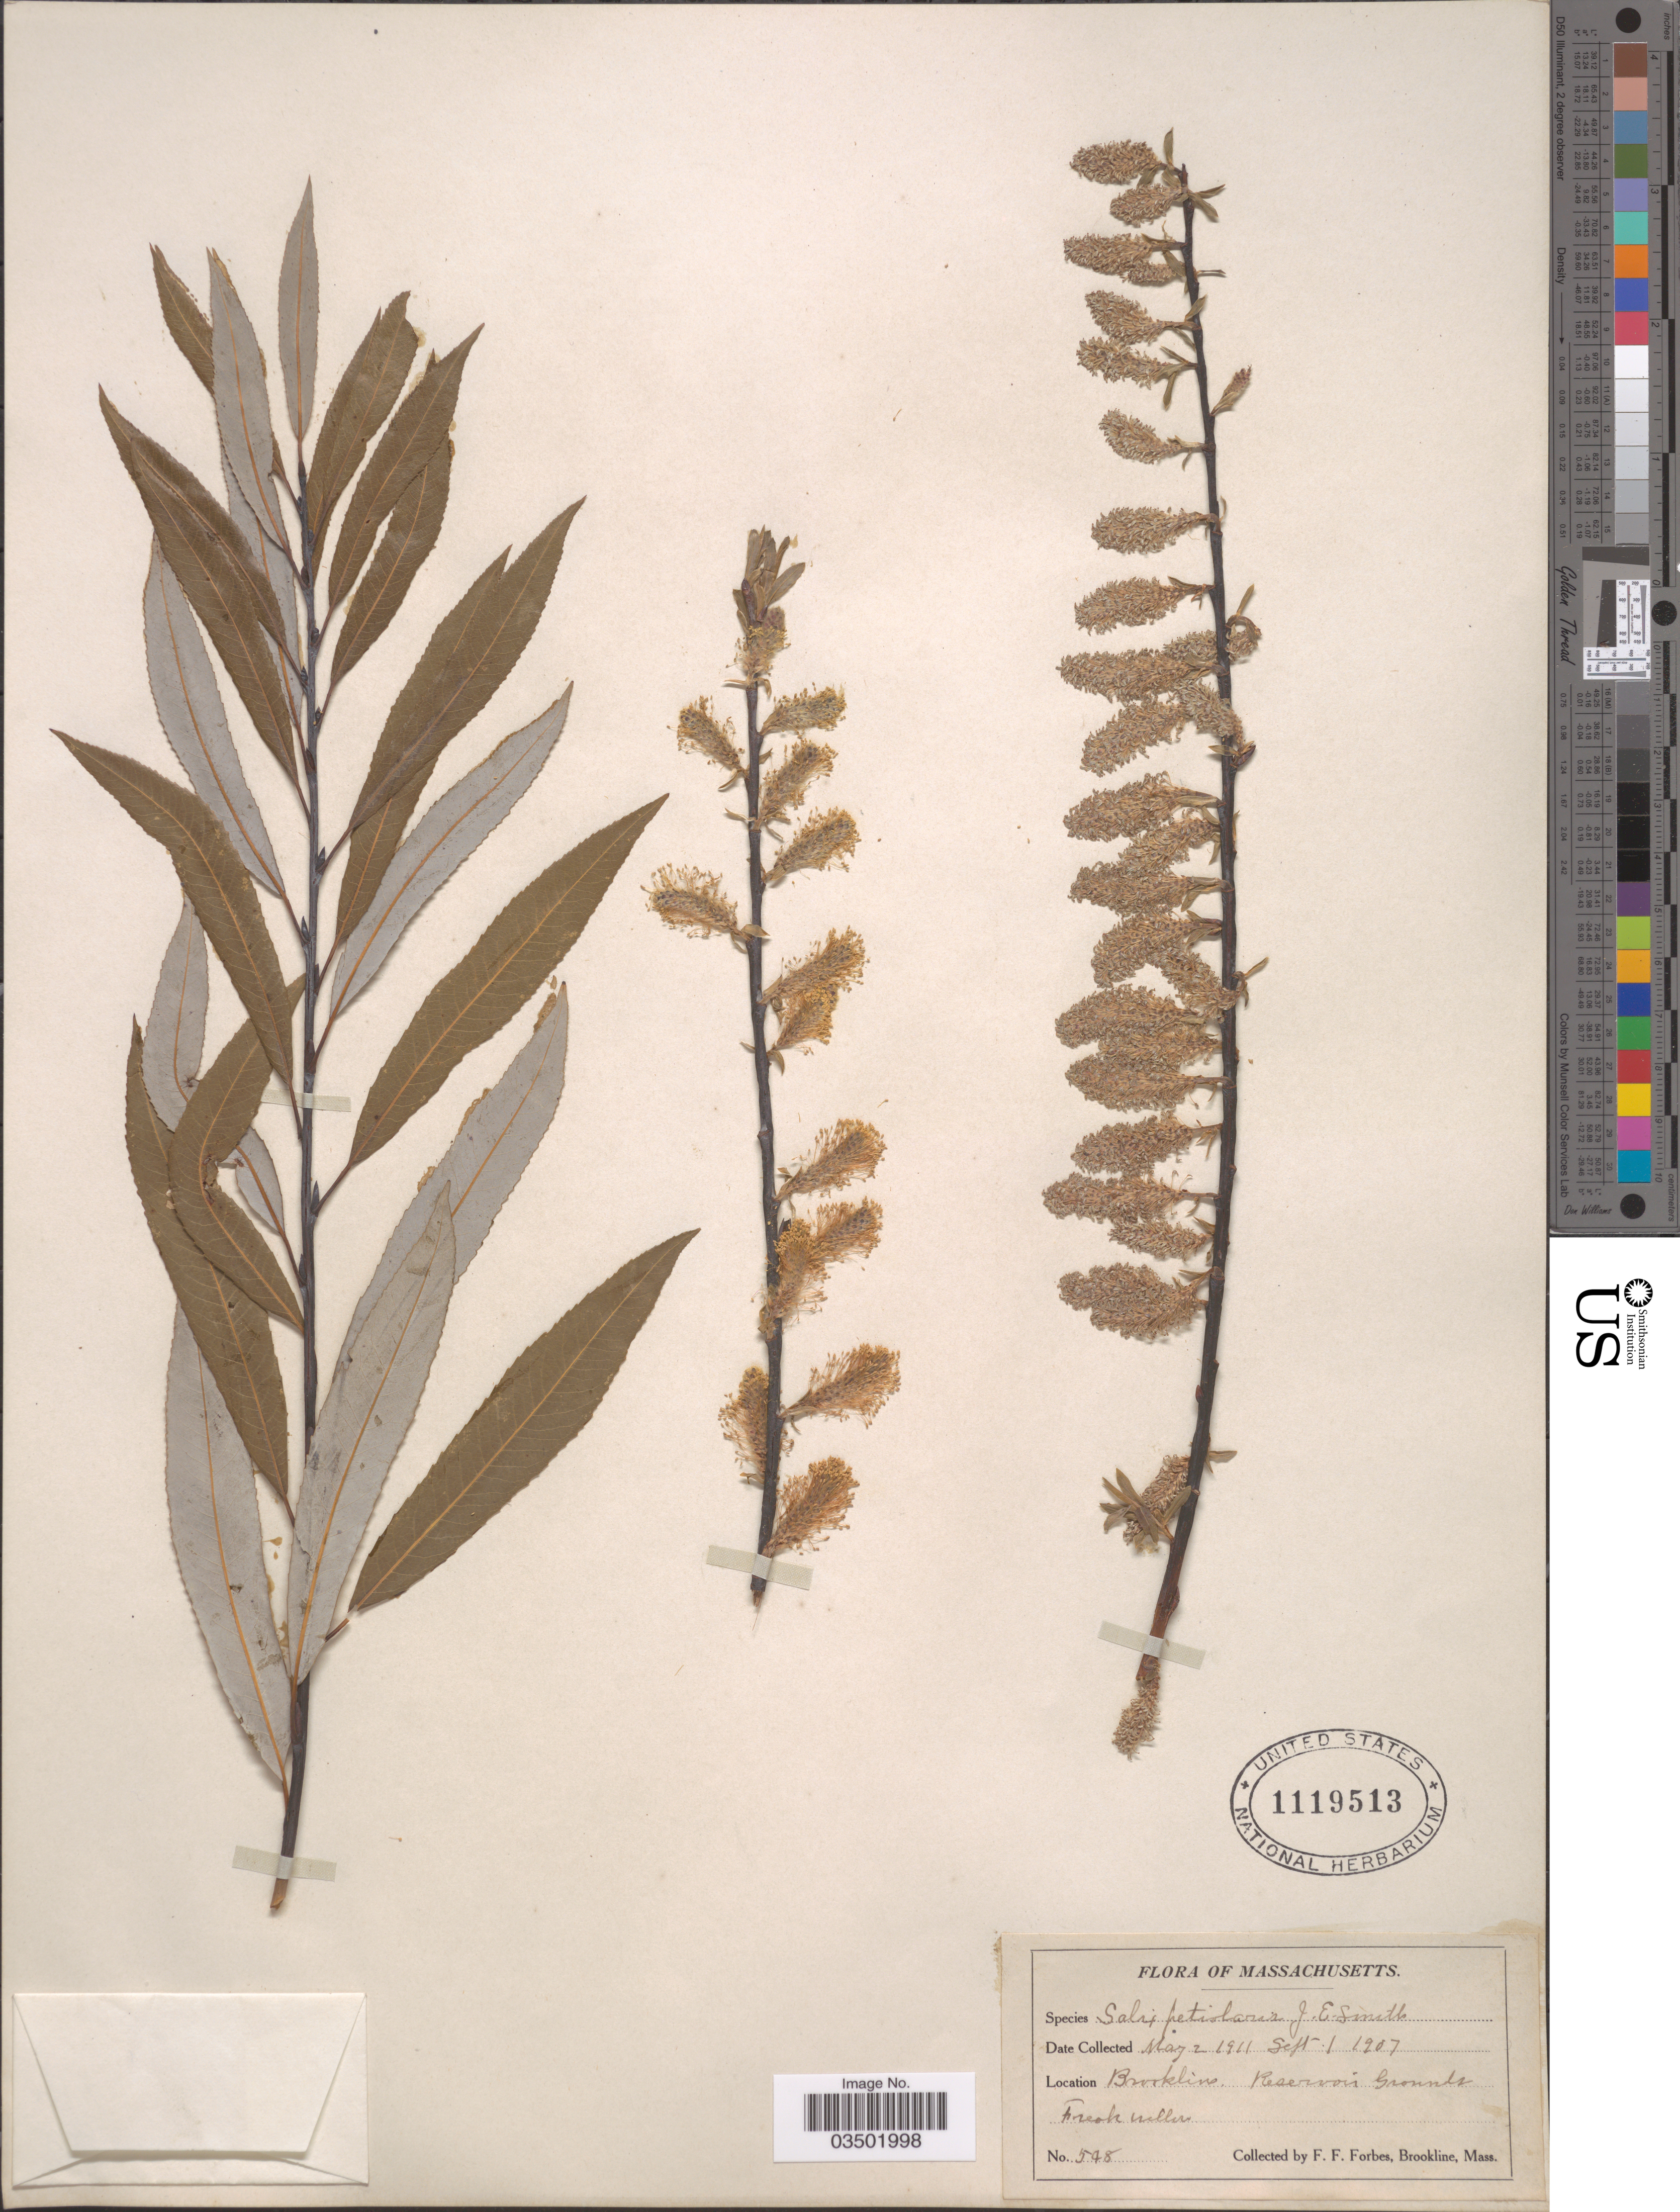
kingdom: Plantae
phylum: Tracheophyta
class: Magnoliopsida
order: Malpighiales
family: Salicaceae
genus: Salix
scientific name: Salix petiolaris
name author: Sm.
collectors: F. Forbes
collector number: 548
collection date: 1907-09-01/1911-05-02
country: United States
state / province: Massachusetts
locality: Brookline. Reservoir Grounds. Freak willow.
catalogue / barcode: US 1119513